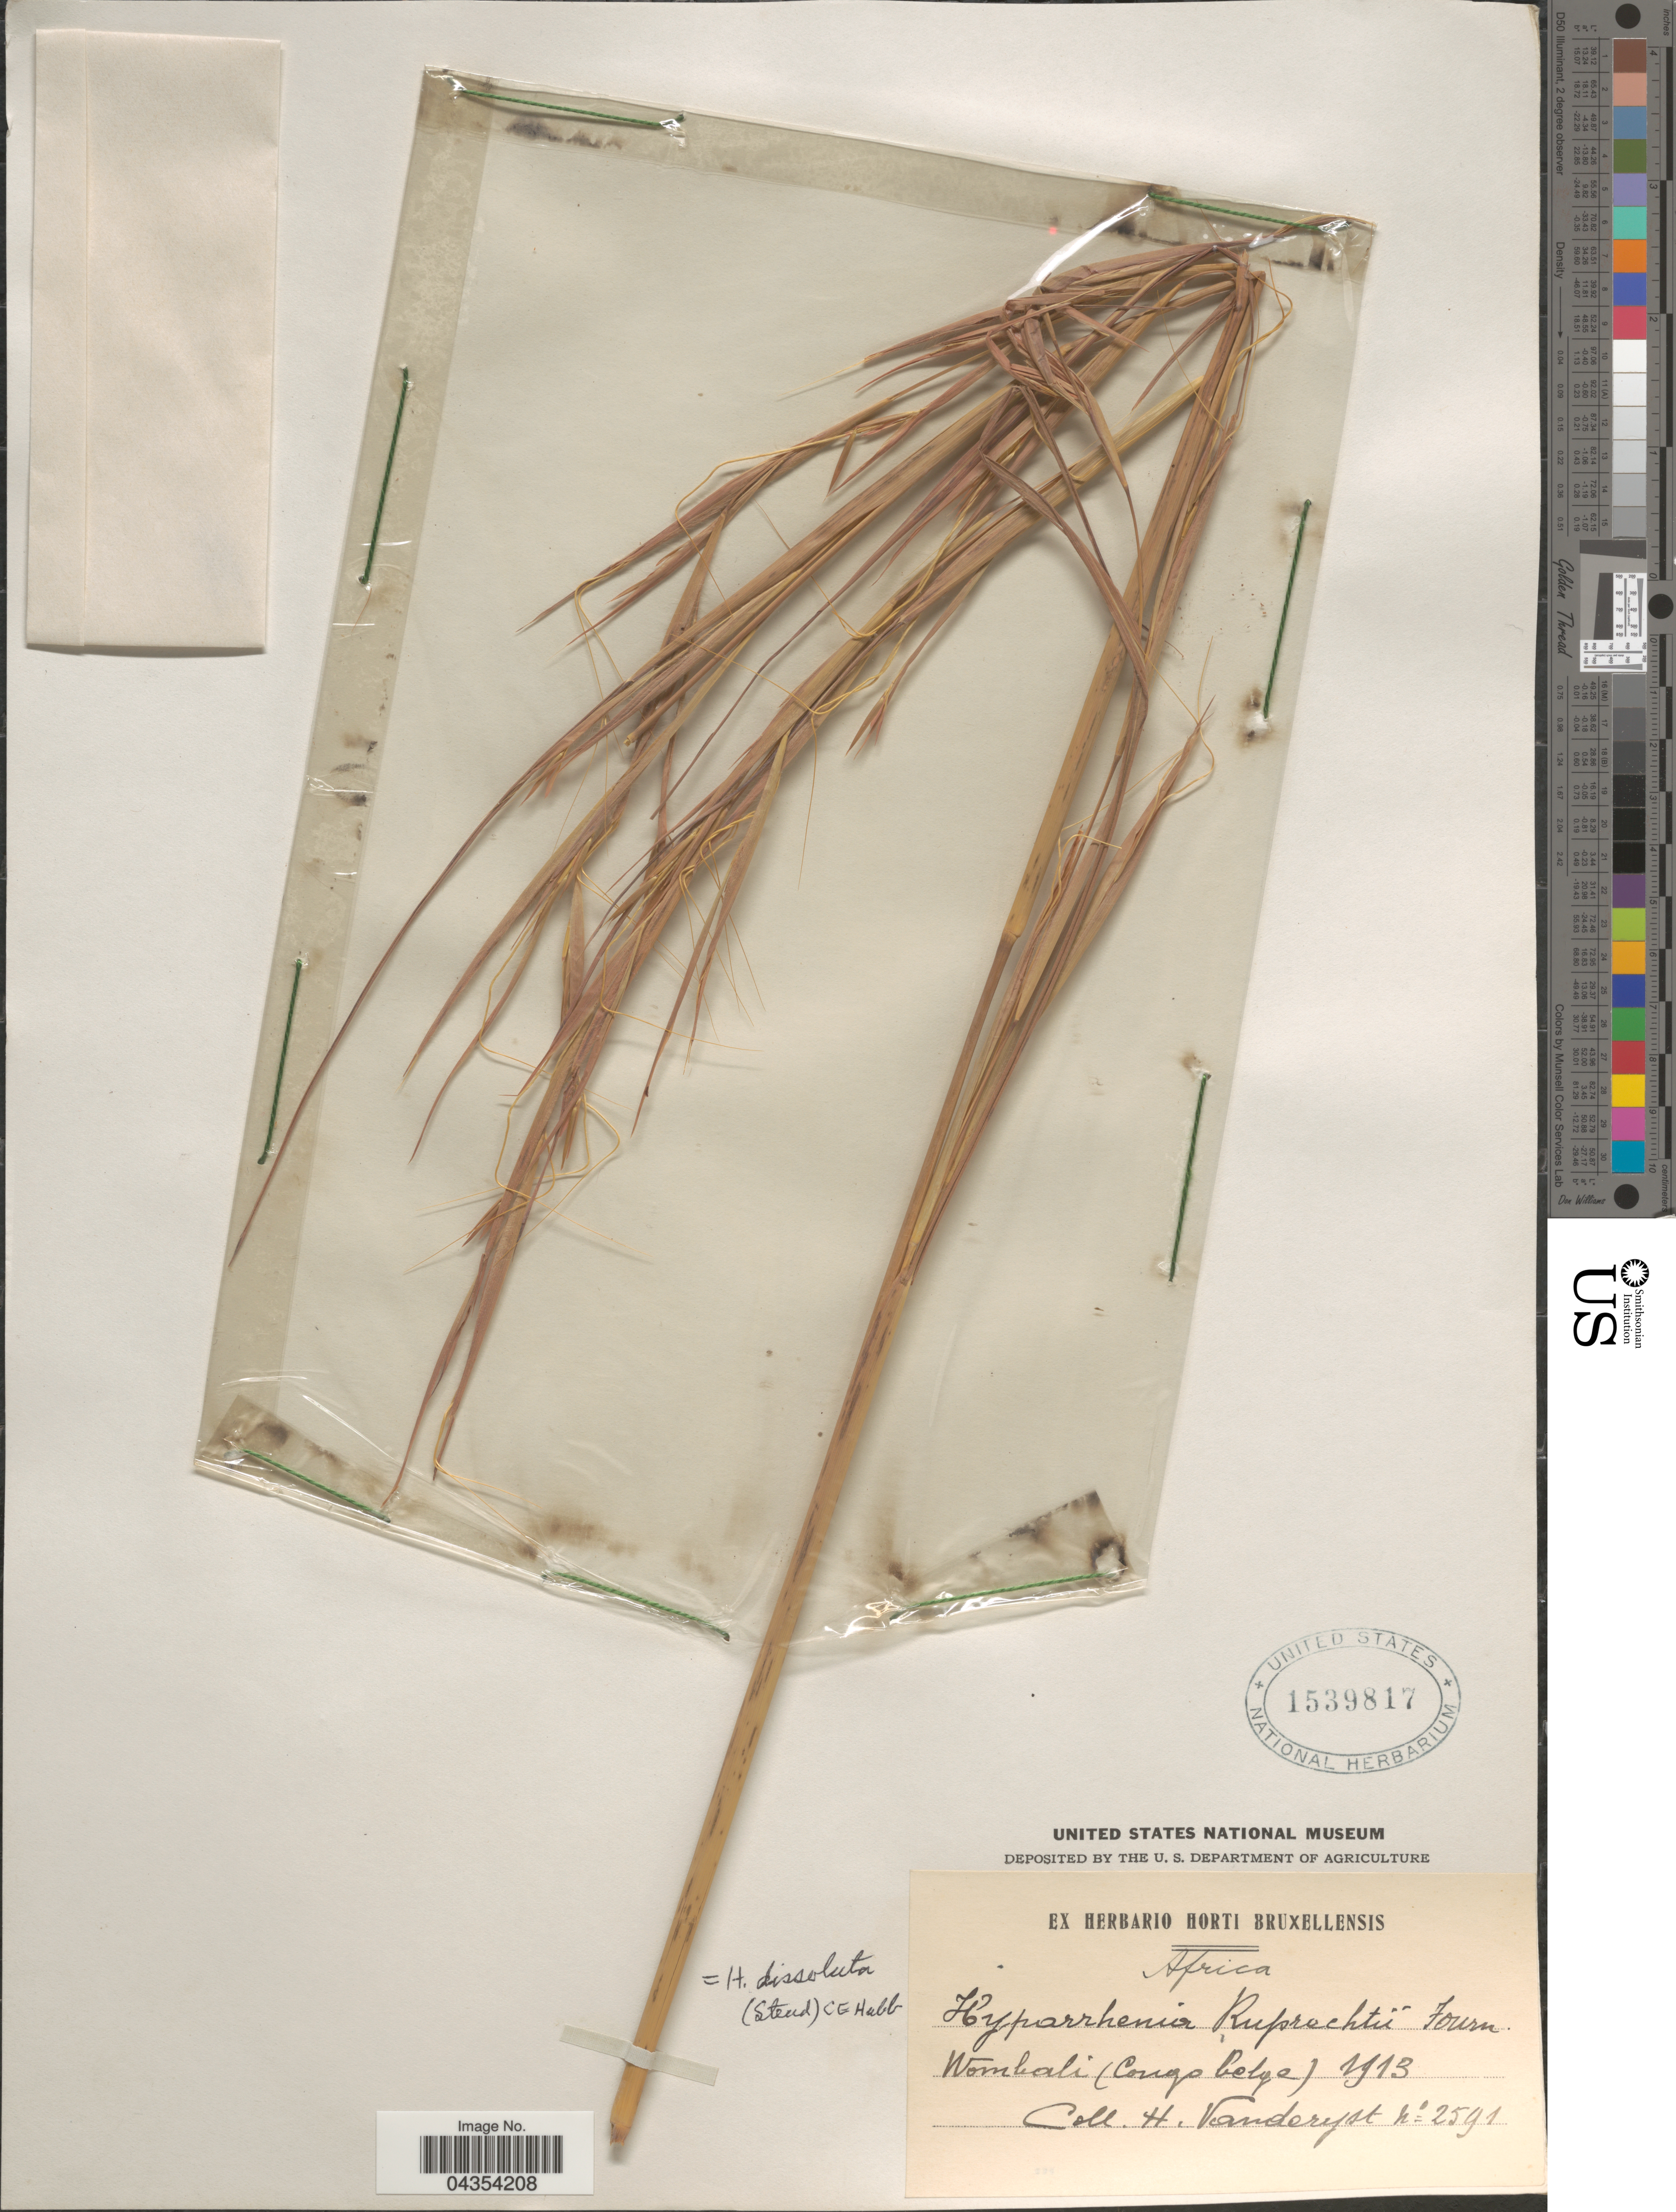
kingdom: Plantae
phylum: Tracheophyta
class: Liliopsida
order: Poales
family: Poaceae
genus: Hyperthelia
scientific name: Hyperthelia dissoluta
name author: (Nees ex Steud.) Clayton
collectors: H. J. R. Vanderyst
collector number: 2591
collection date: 1913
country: Congo, Democratic Republic of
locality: Wombali (Congo Belge).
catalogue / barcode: US 1539817